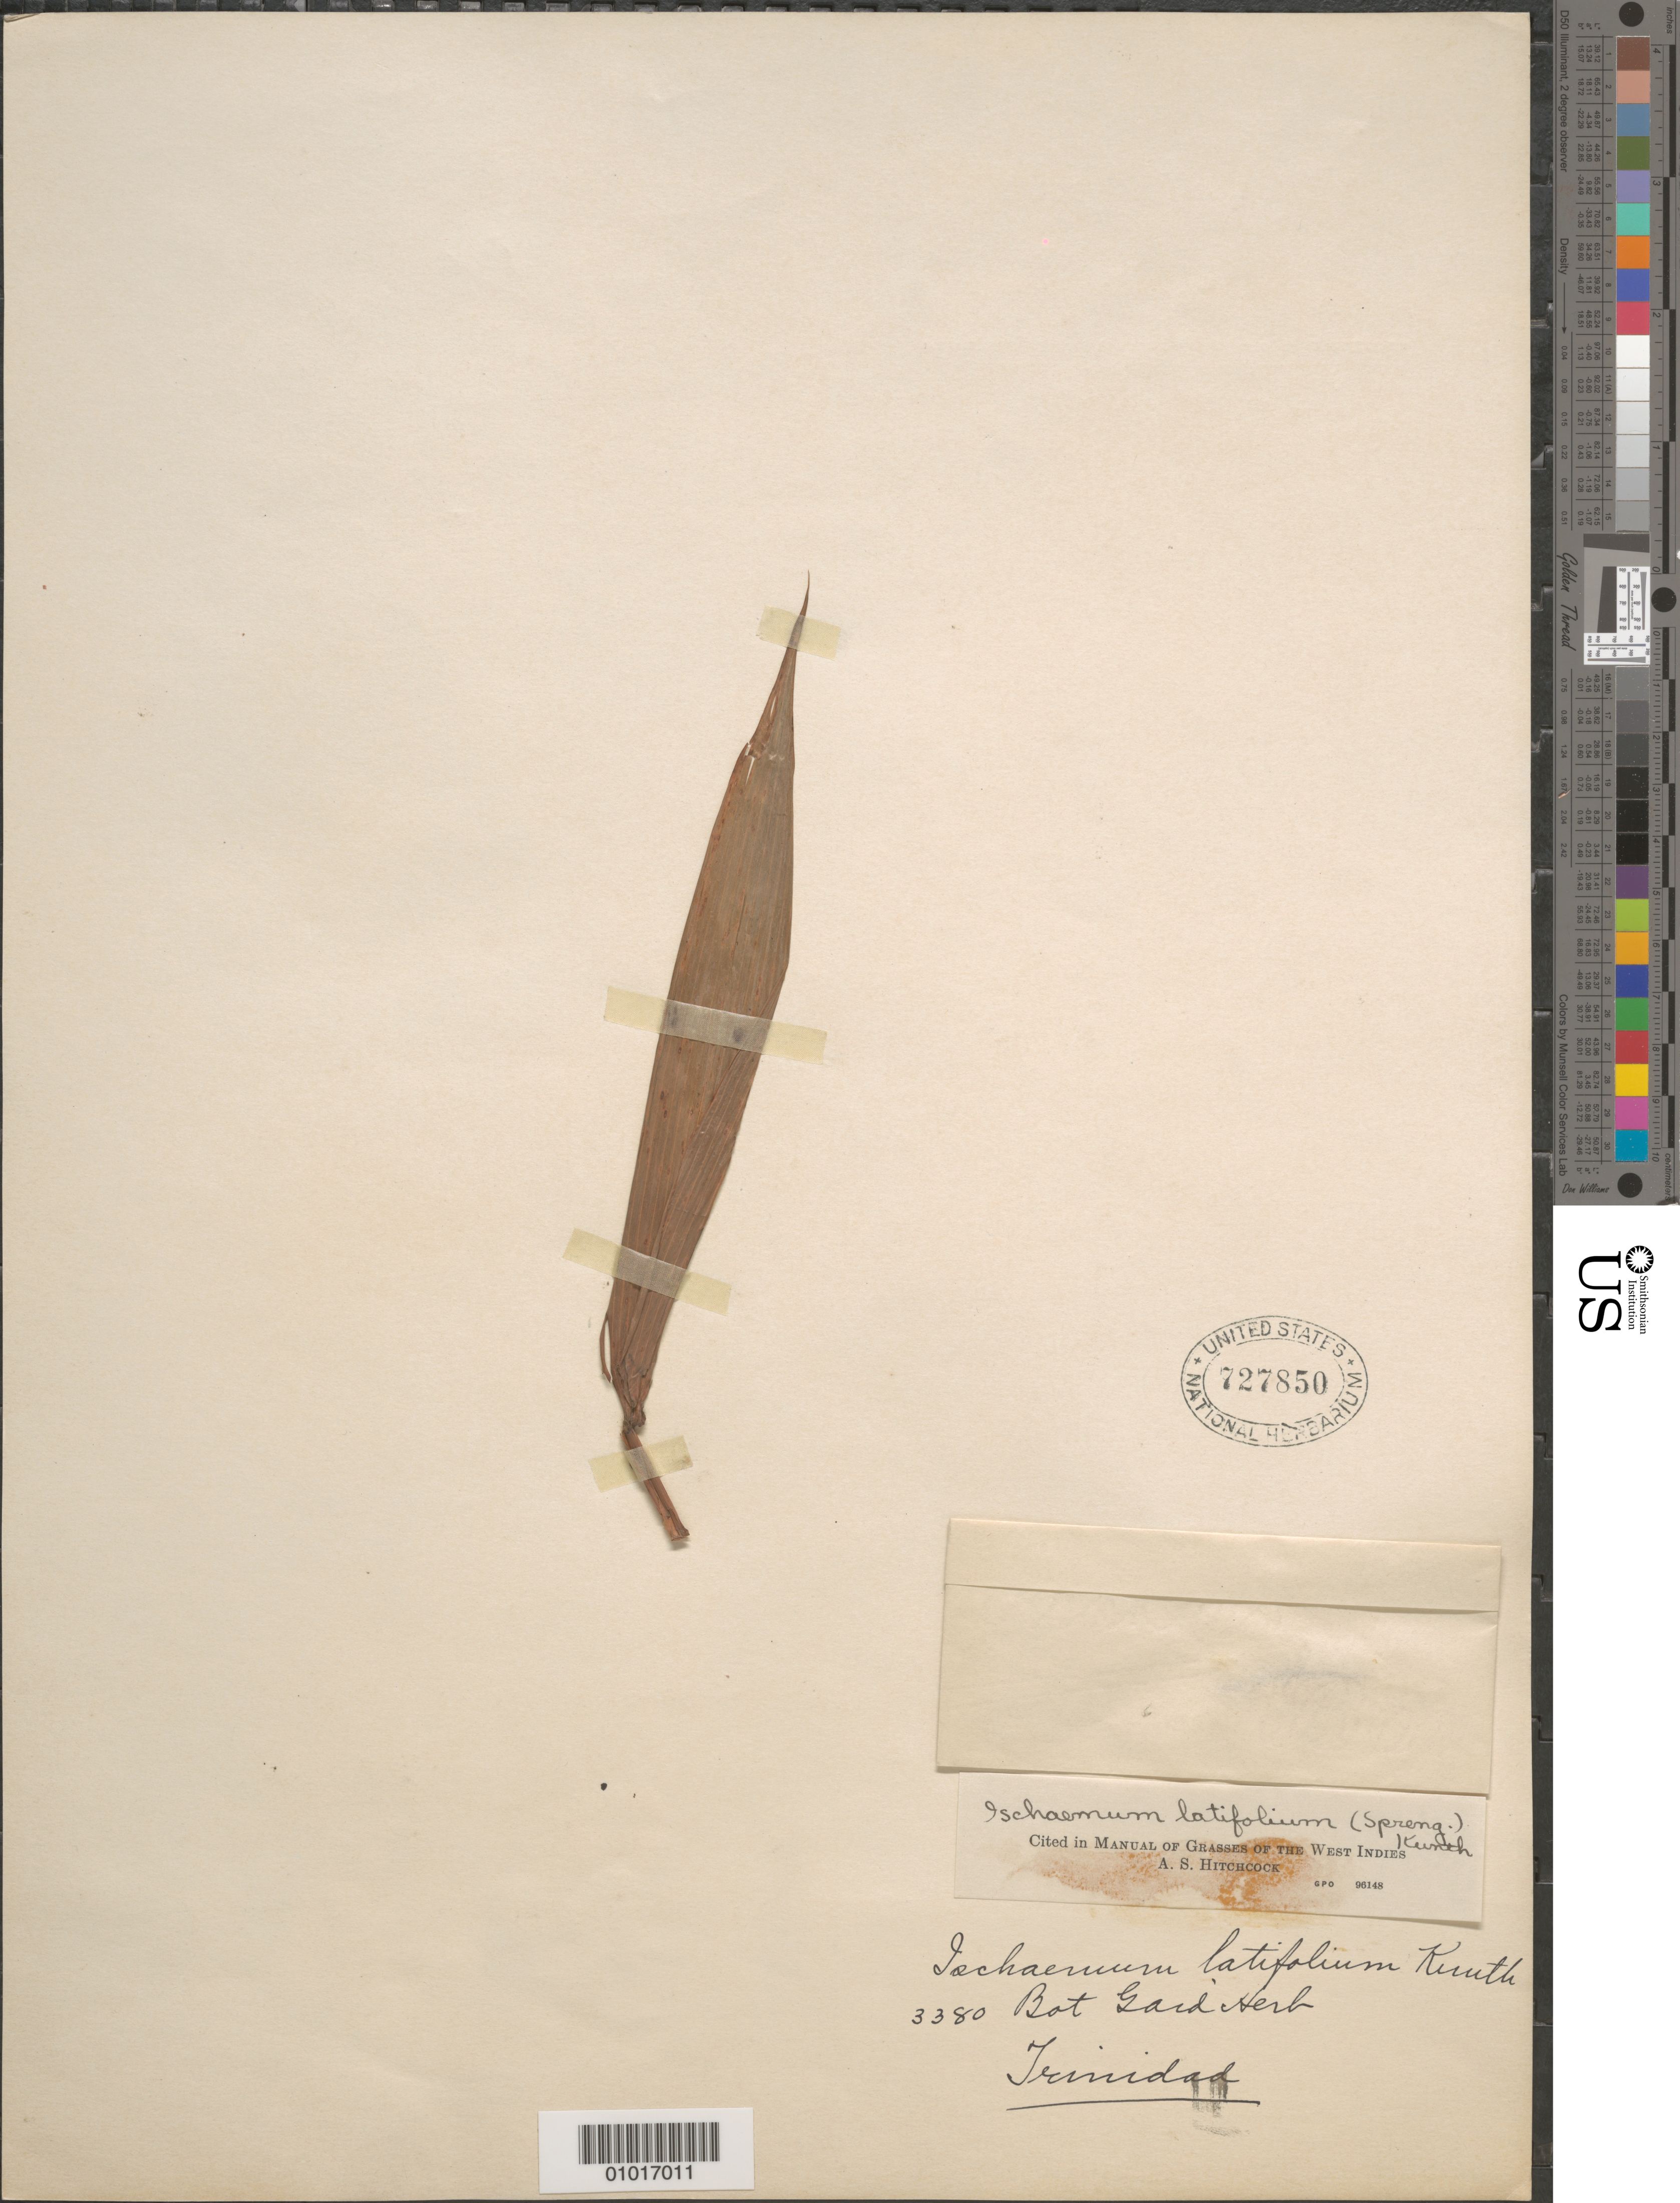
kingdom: Plantae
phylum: Tracheophyta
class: Liliopsida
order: Poales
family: Poaceae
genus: Ischaemum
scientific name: Ischaemum latifolium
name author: (Spreng.) Kunth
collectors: Botanic Gardens Herbarium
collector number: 3380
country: Trinidad and Tobago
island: Trinidad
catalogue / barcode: US 727850